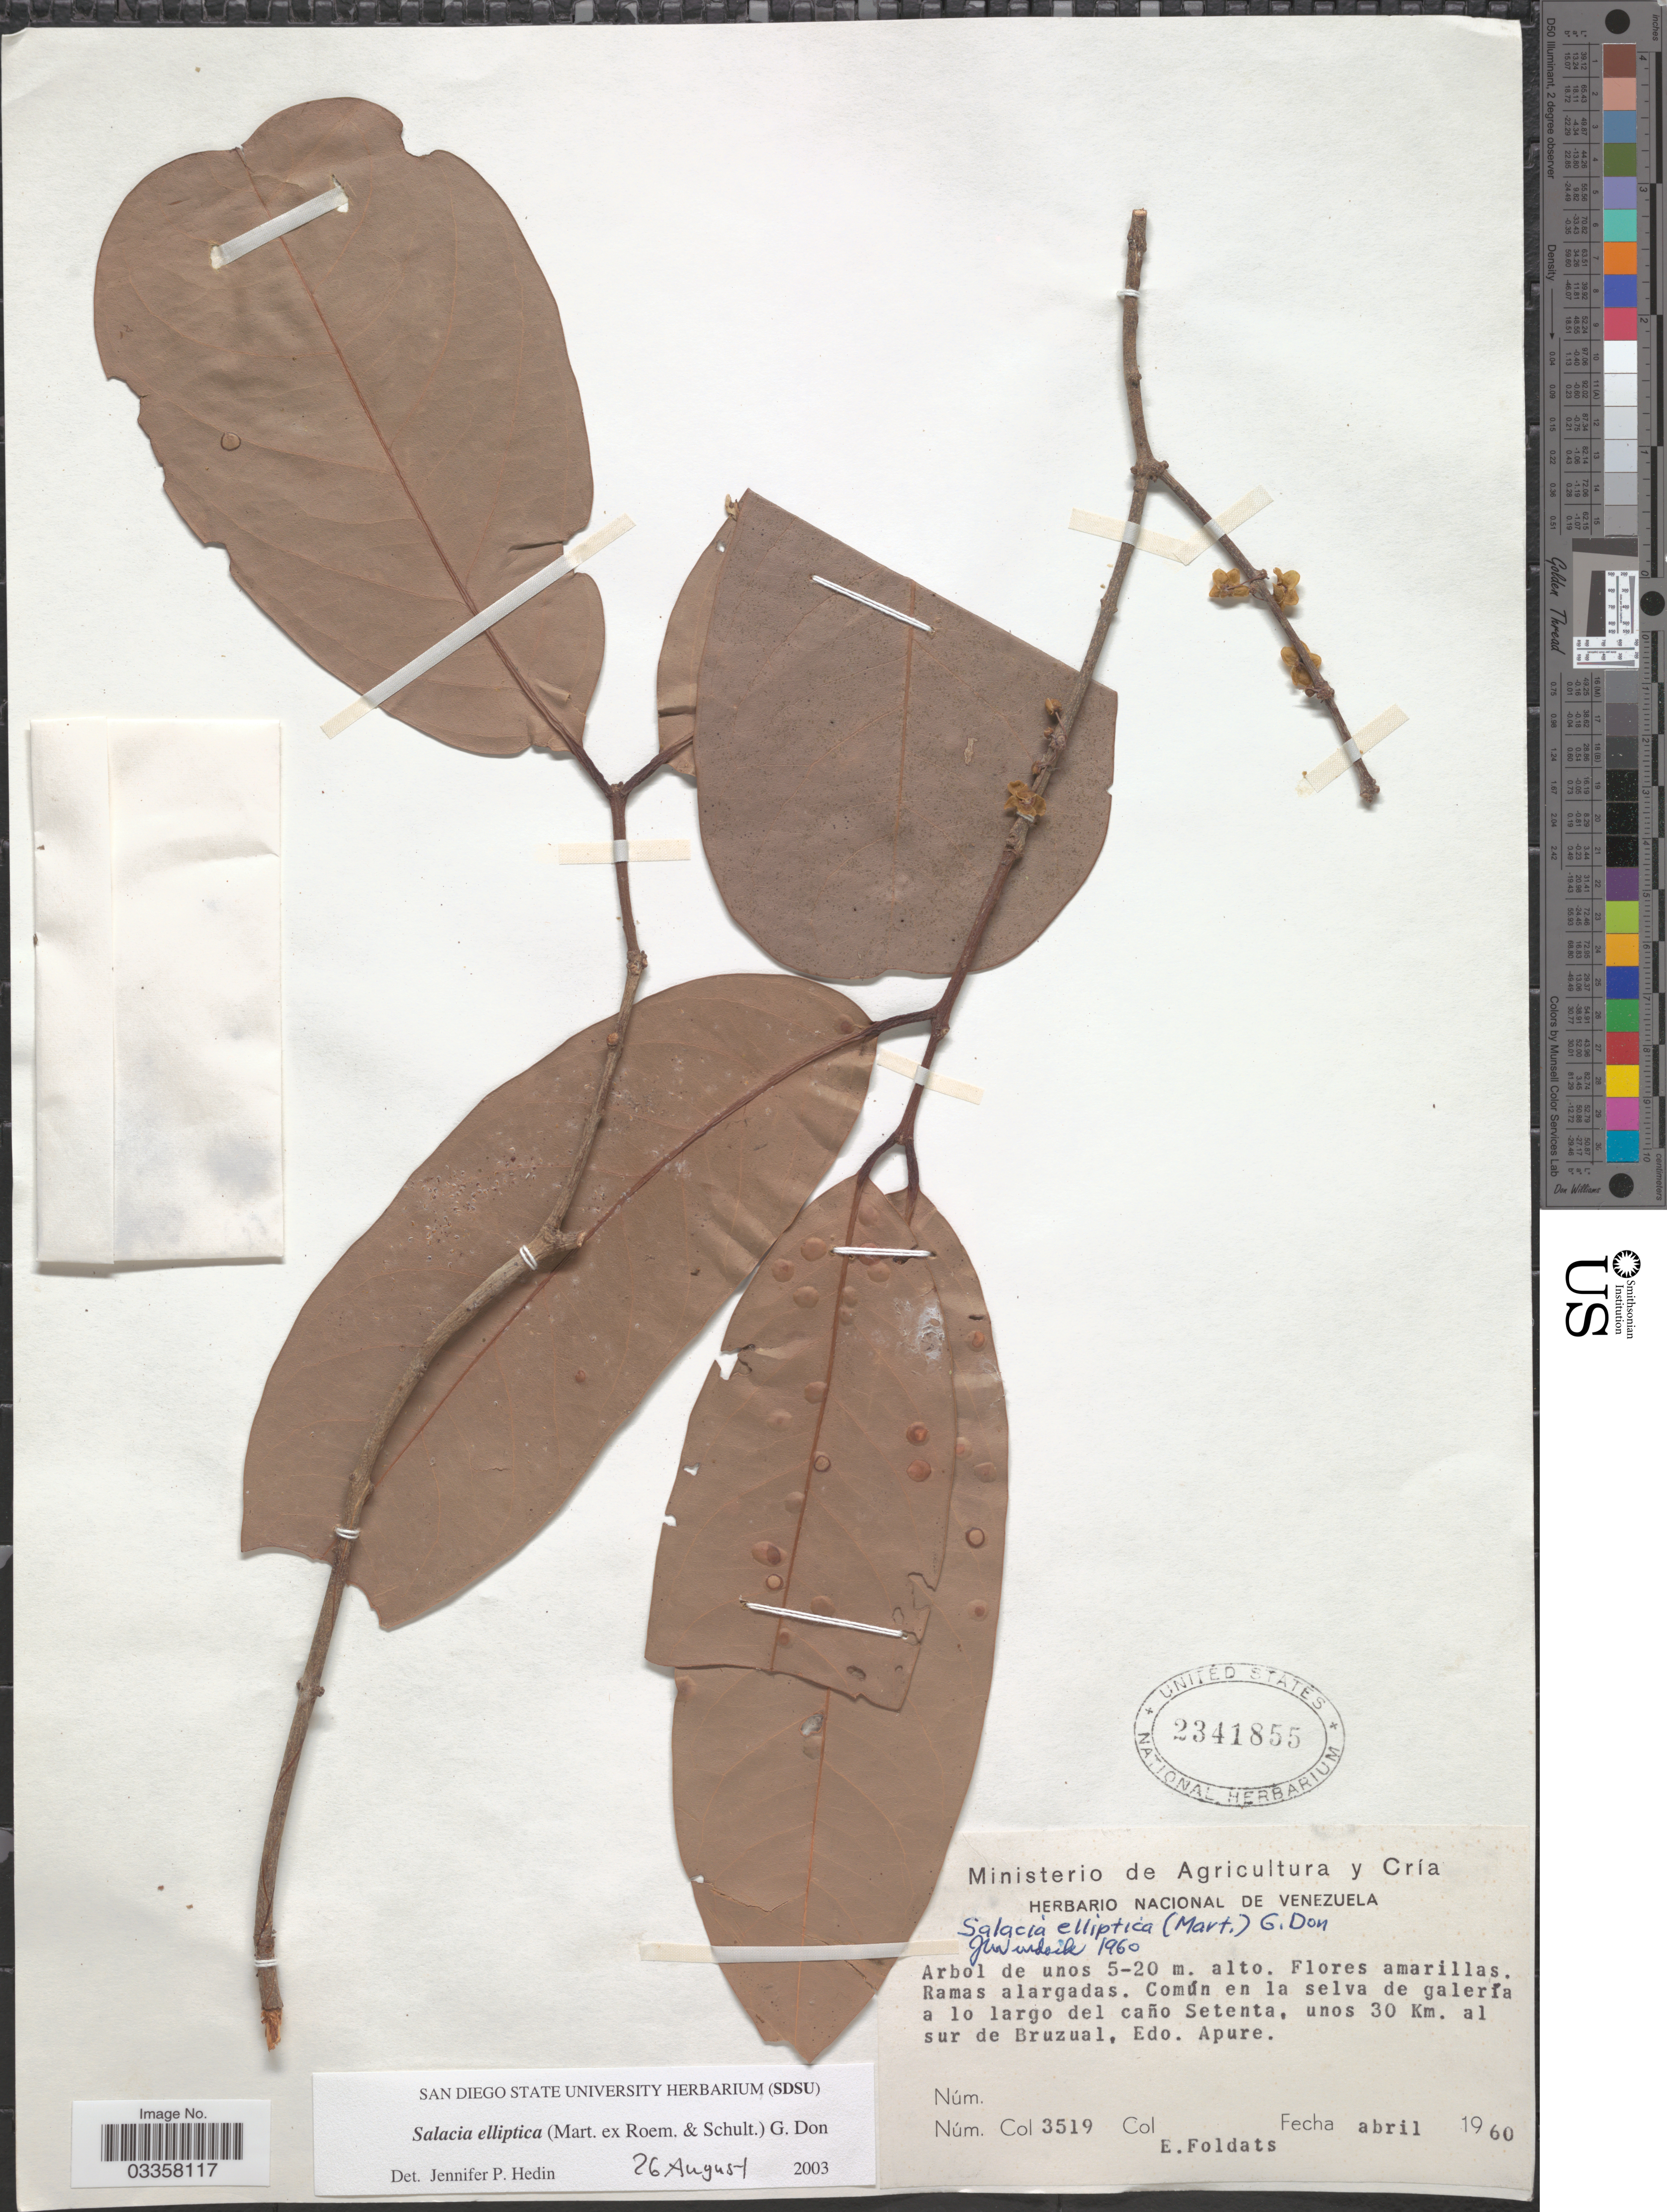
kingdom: Plantae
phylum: Tracheophyta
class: Magnoliopsida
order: Celastrales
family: Celastraceae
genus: Salacia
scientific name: Salacia elliptica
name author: (Mart. ex Schult.) G. Don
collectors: E. Foldats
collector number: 3519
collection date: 1960-04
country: Venezuela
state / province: Apure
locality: Común en la selva de galería a lo largo del caño Setenta, unos 30 Km. al sur de Bruzual.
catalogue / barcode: US 2341855